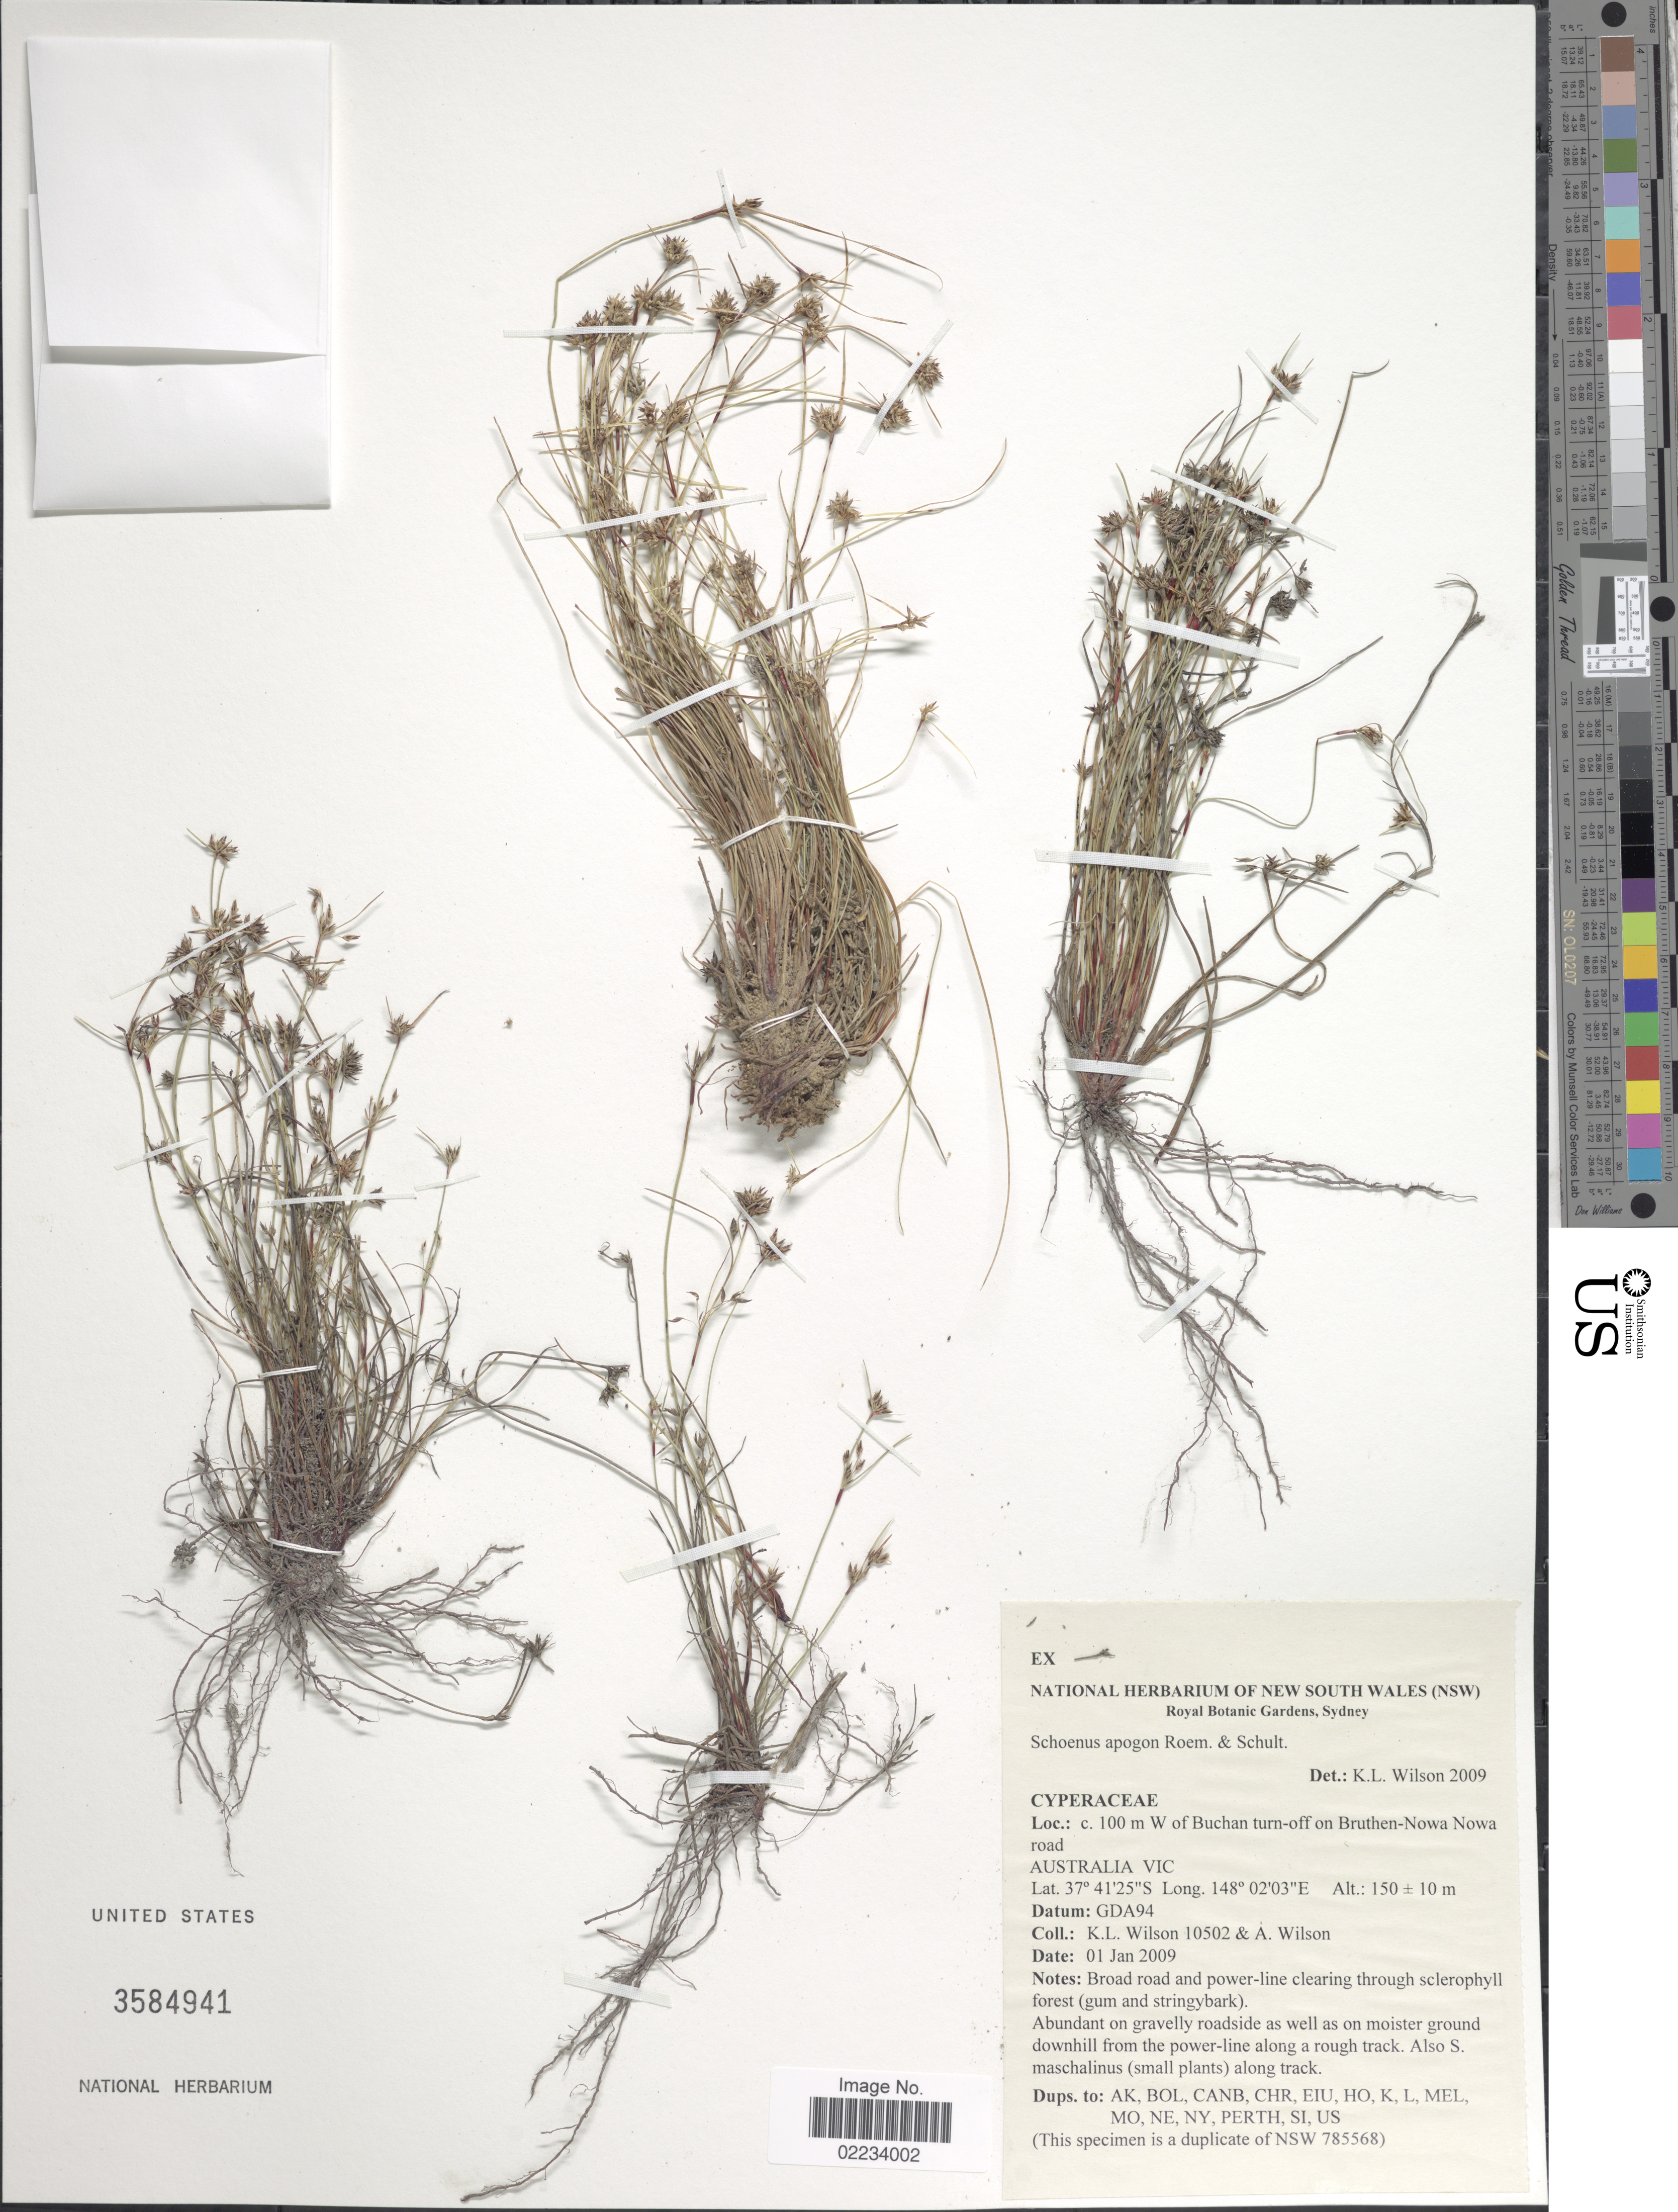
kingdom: Plantae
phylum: Tracheophyta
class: Liliopsida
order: Poales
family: Cyperaceae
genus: Schoenus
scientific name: Schoenus apogon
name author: Roem. & Schult.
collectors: K. L. Wilson & A. Wilson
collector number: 10502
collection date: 2009-01-01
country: Australia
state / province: Victoria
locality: C. 100 m W of Buchan turn-off on Bruthen-Nowa Nowa road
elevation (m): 140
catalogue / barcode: US 3584941